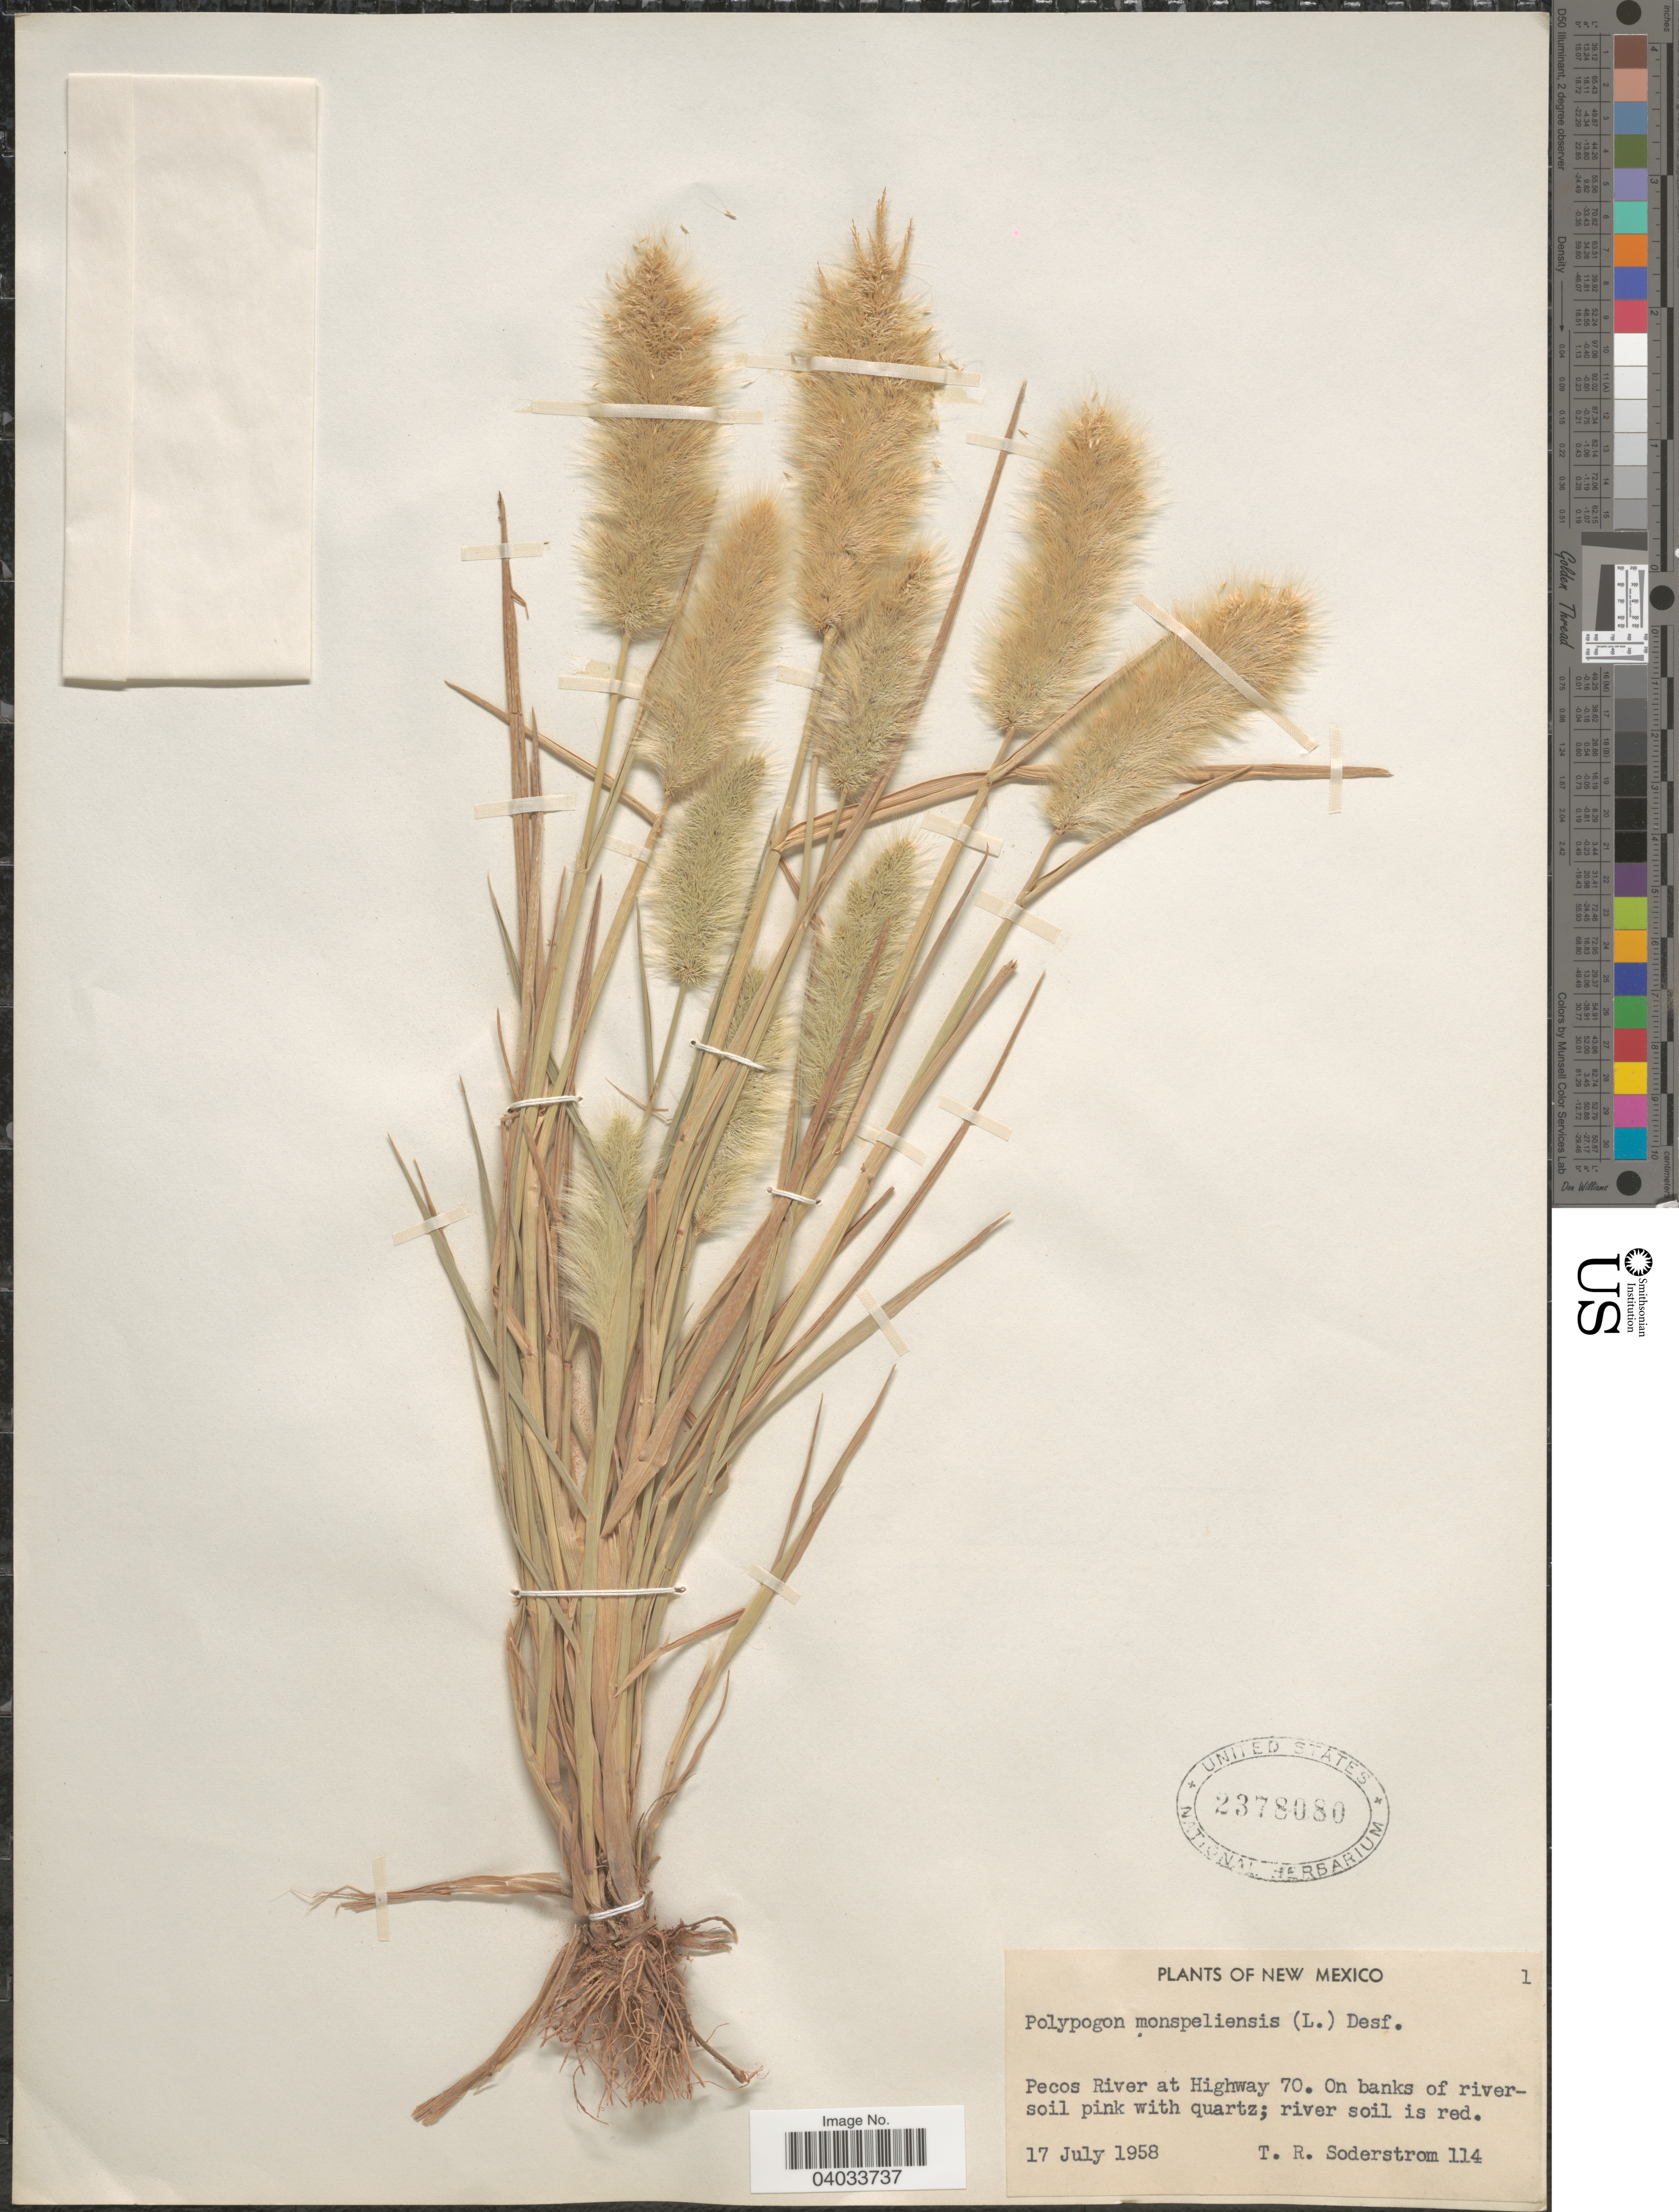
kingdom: Plantae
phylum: Tracheophyta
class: Liliopsida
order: Poales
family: Poaceae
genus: Polypogon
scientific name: Polypogon monspeliensis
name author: (L.) Desf.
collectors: T. R. Soderstrom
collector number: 114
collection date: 1958-07-17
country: United States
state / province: New Mexico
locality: Pecos River at Highway 70.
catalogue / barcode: US 2378080